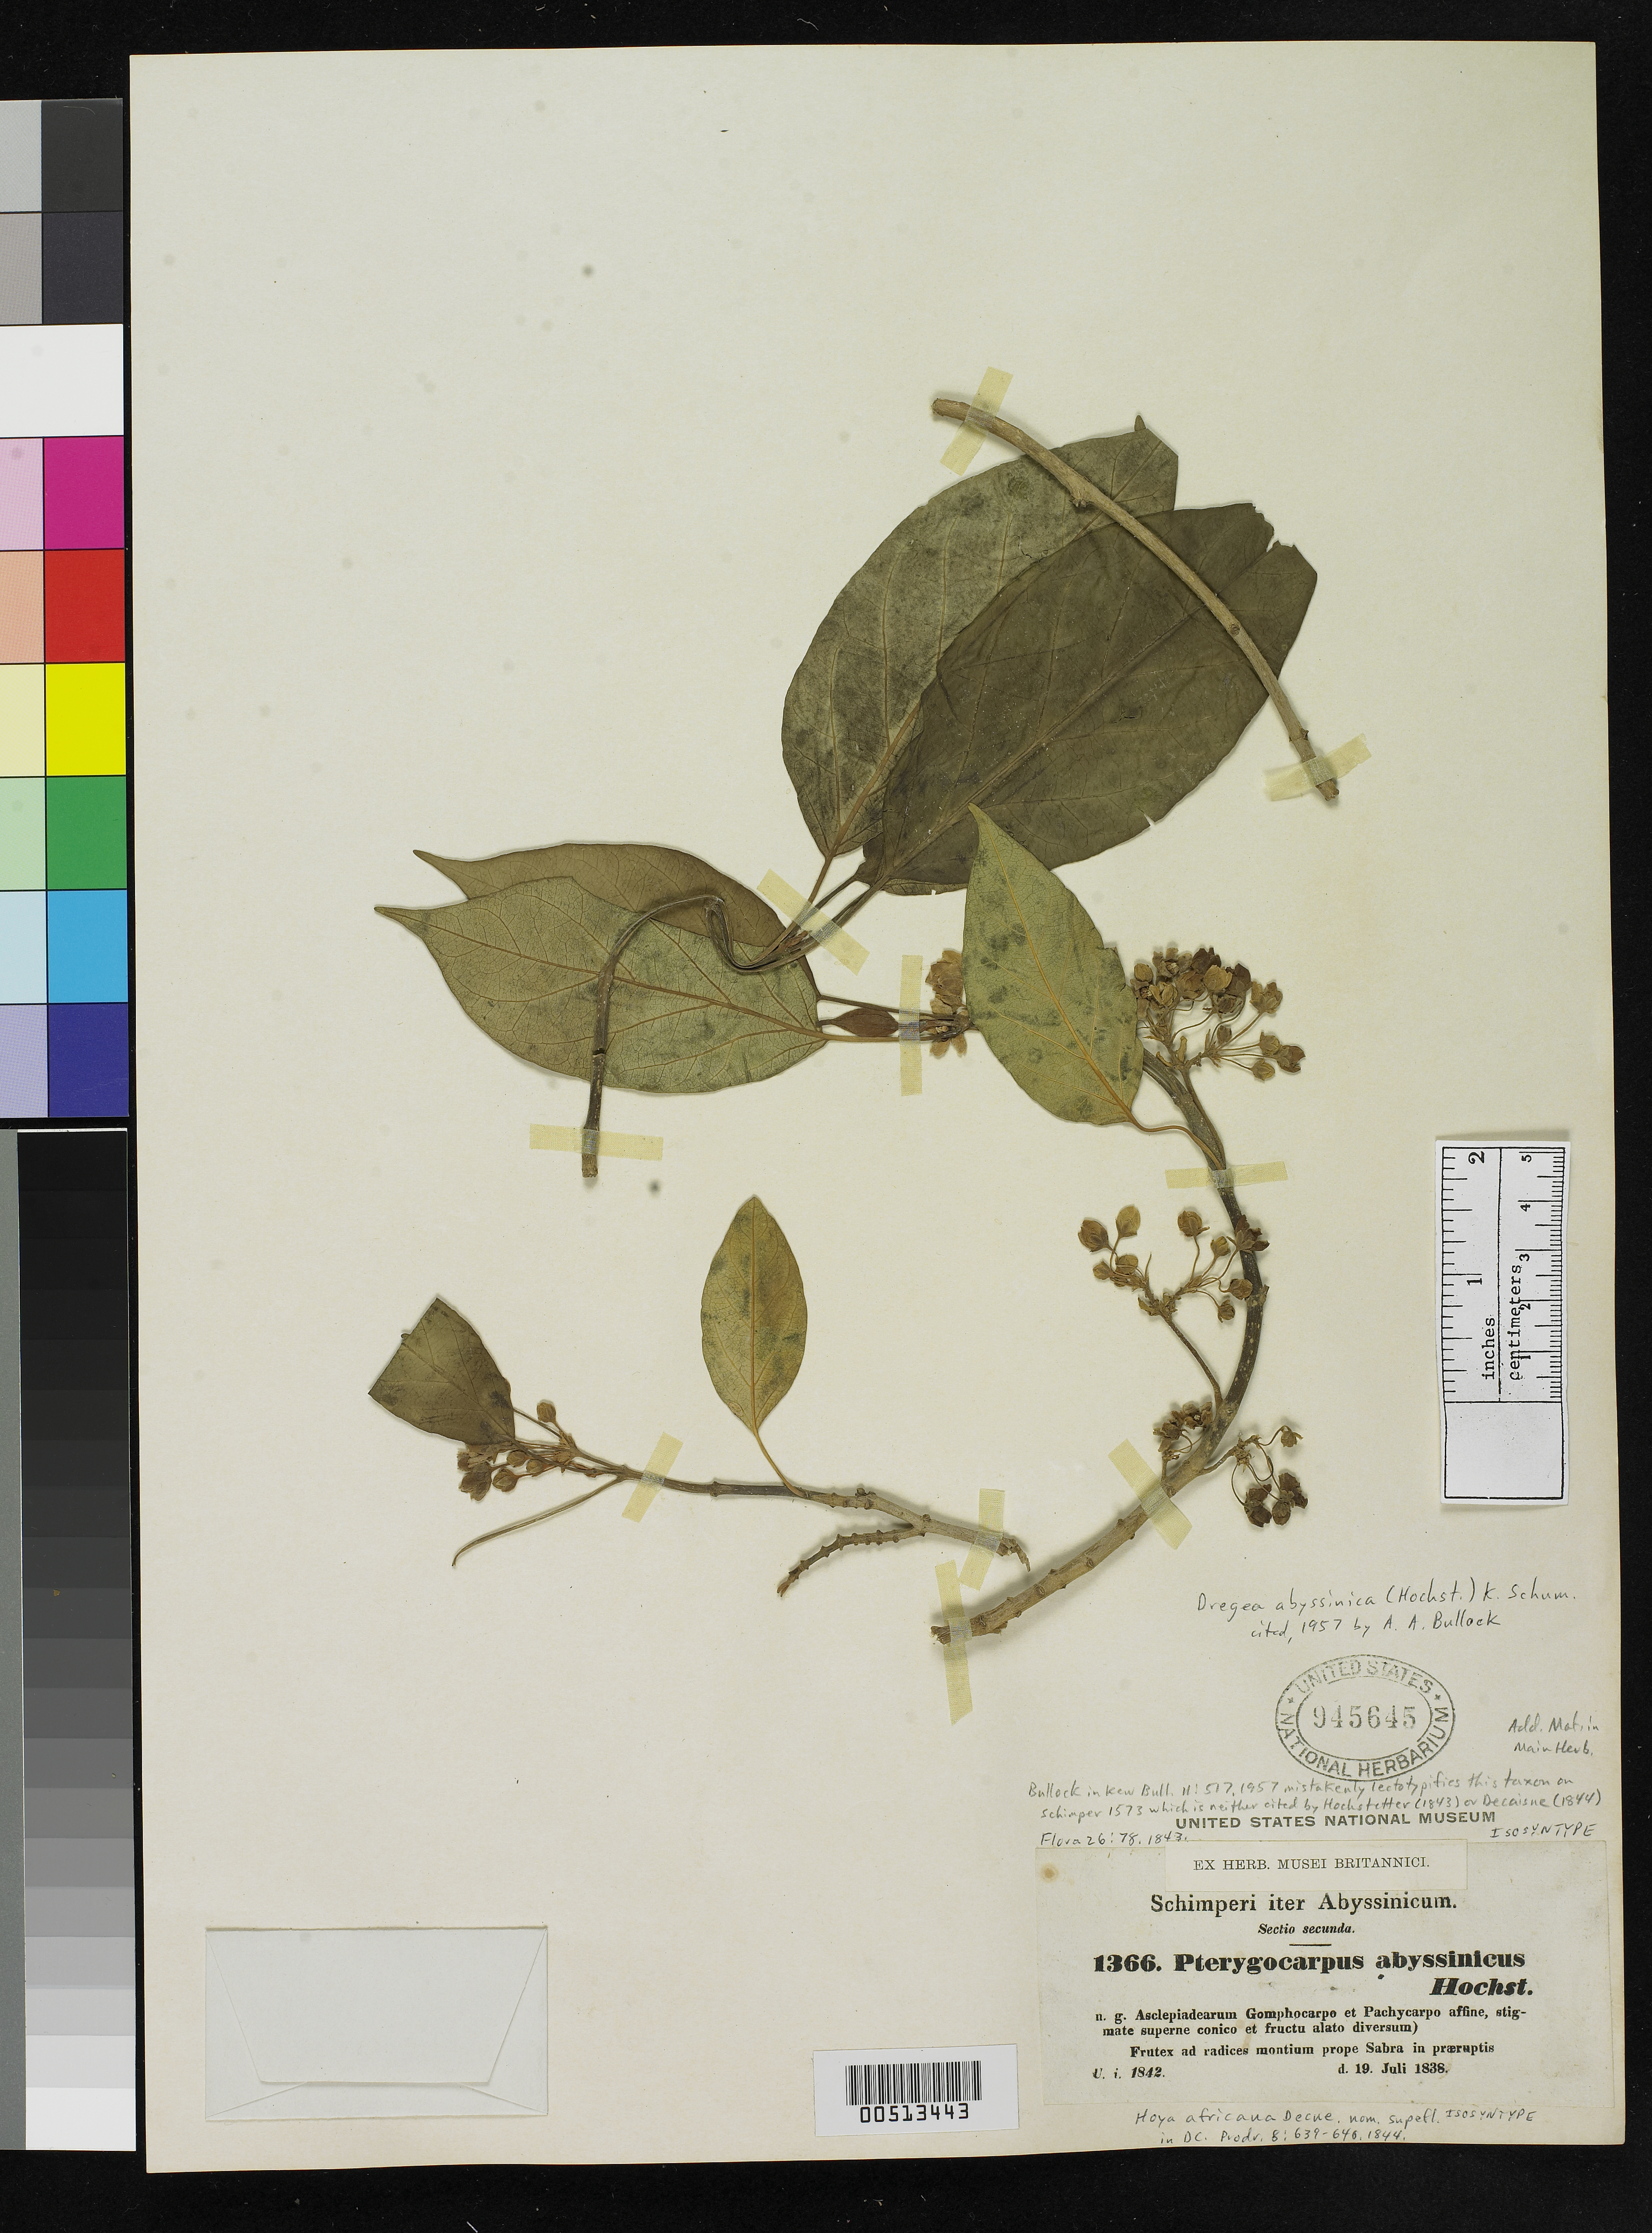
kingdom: Plantae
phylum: Tracheophyta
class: Magnoliopsida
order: Gentianales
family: Apocynaceae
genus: Pterygocarpus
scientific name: Pterygocarpus abyssinicus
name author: Hochst.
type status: Isosyntype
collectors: G. W. Schimper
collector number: II 1366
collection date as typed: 19 Jul 1838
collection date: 1838-07-19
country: Ethiopia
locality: "Abyssinia", Prope Sabra in praeruptis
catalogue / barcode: US 945645